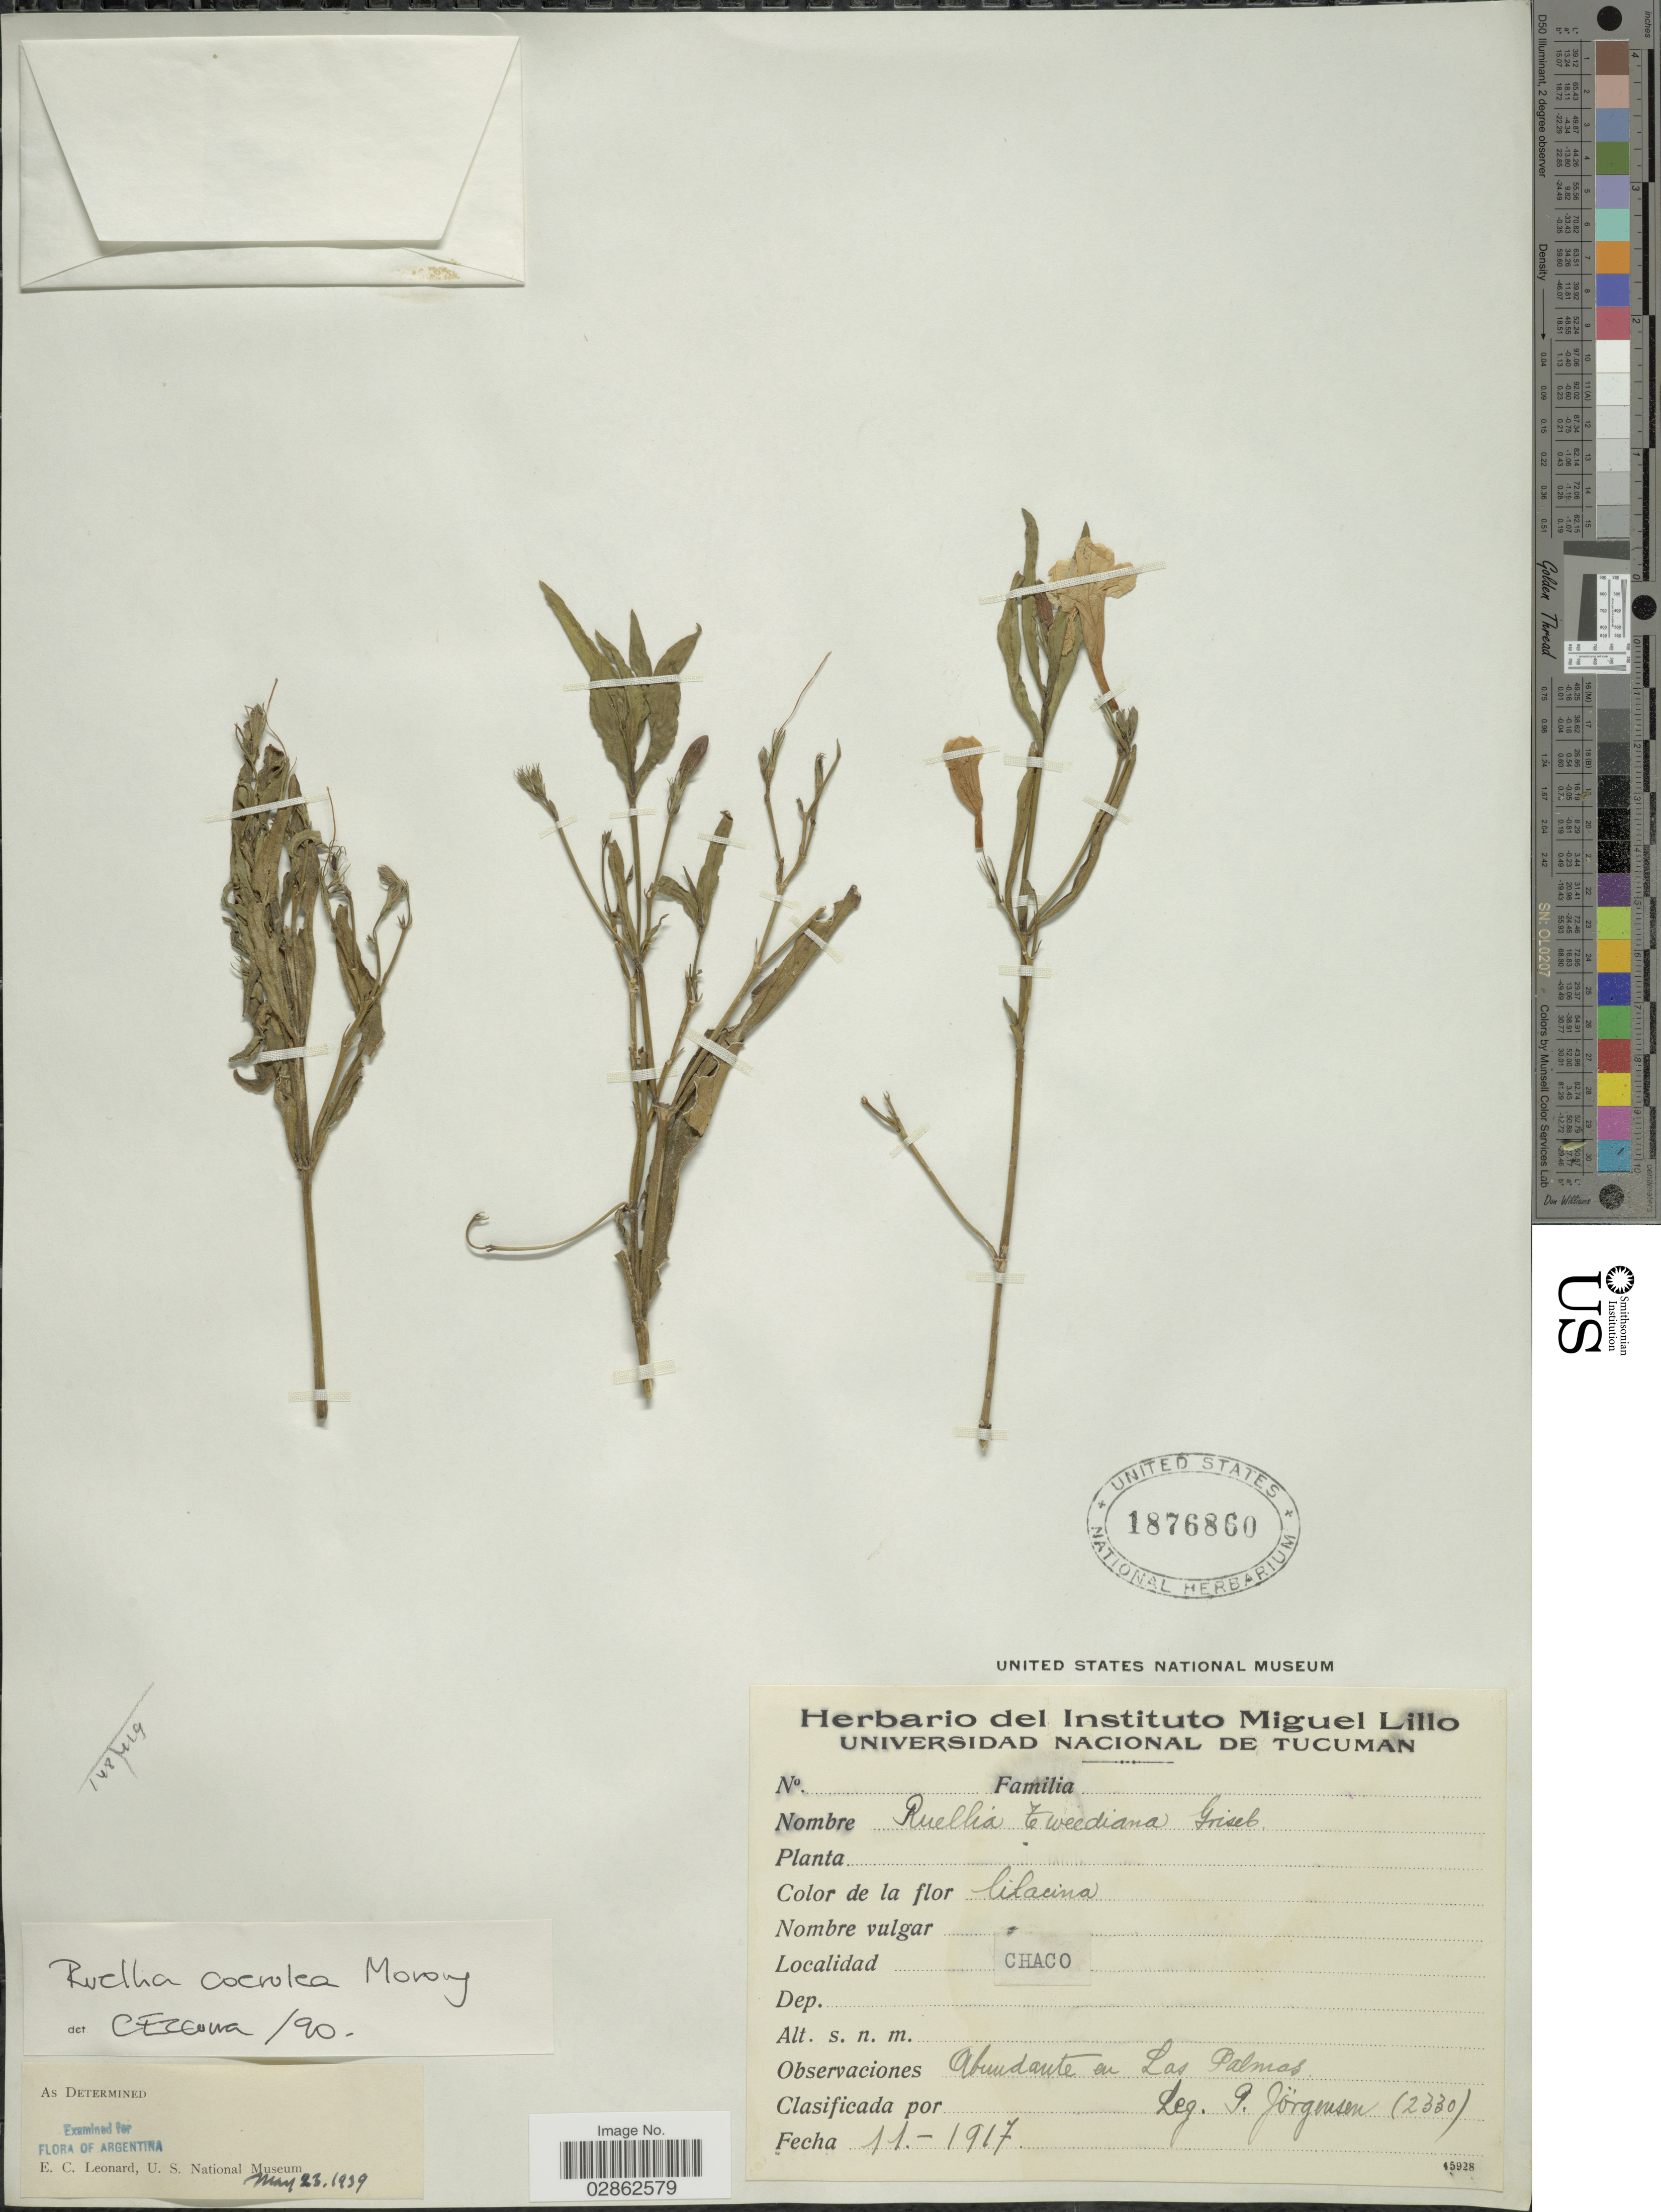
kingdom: Plantae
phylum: Tracheophyta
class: Magnoliopsida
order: Lamiales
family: Acanthaceae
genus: Ruellia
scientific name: Ruellia coerulea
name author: Morong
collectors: P. Jörgensen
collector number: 2330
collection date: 1917-11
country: Argentina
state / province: Chaco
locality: Las Palmas.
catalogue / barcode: US 1876860